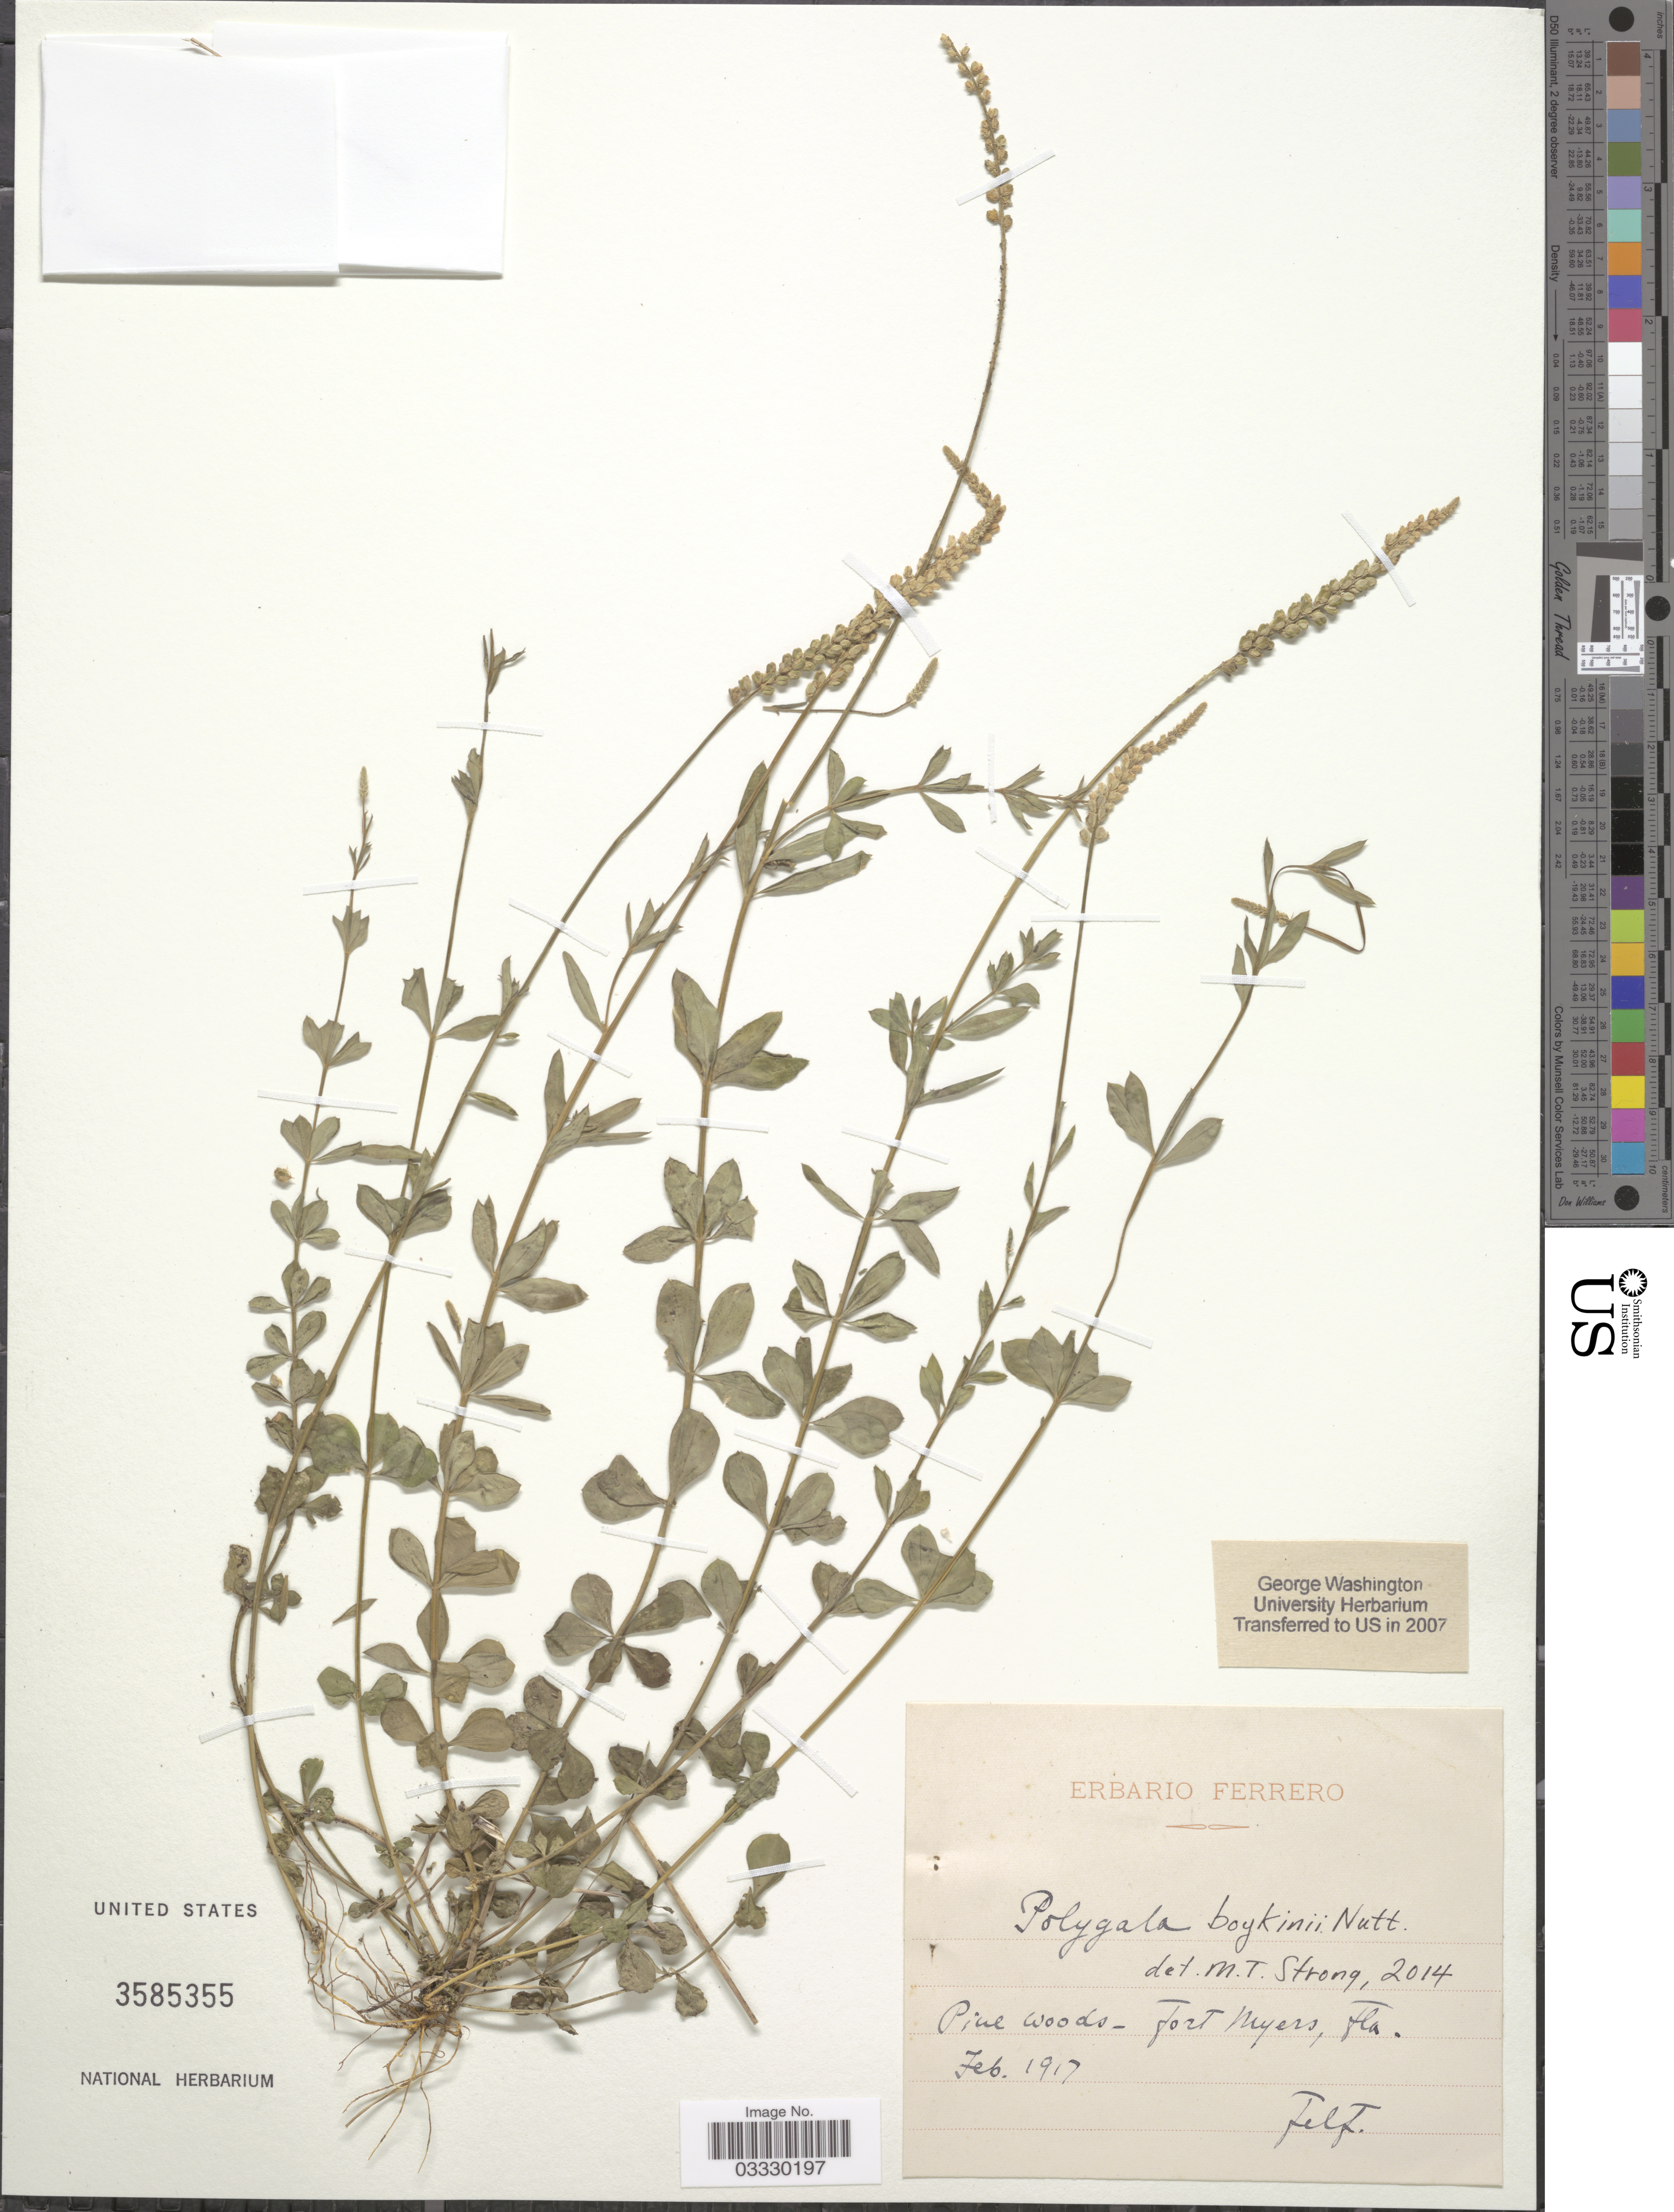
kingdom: Plantae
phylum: Tracheophyta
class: Magnoliopsida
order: Fabales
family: Polygalaceae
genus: Polygala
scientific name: Polygala boykinii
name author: Nutt.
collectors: F. Ferrero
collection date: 1917-02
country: United States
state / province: Florida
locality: Fort Myers.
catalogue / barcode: US 3585355